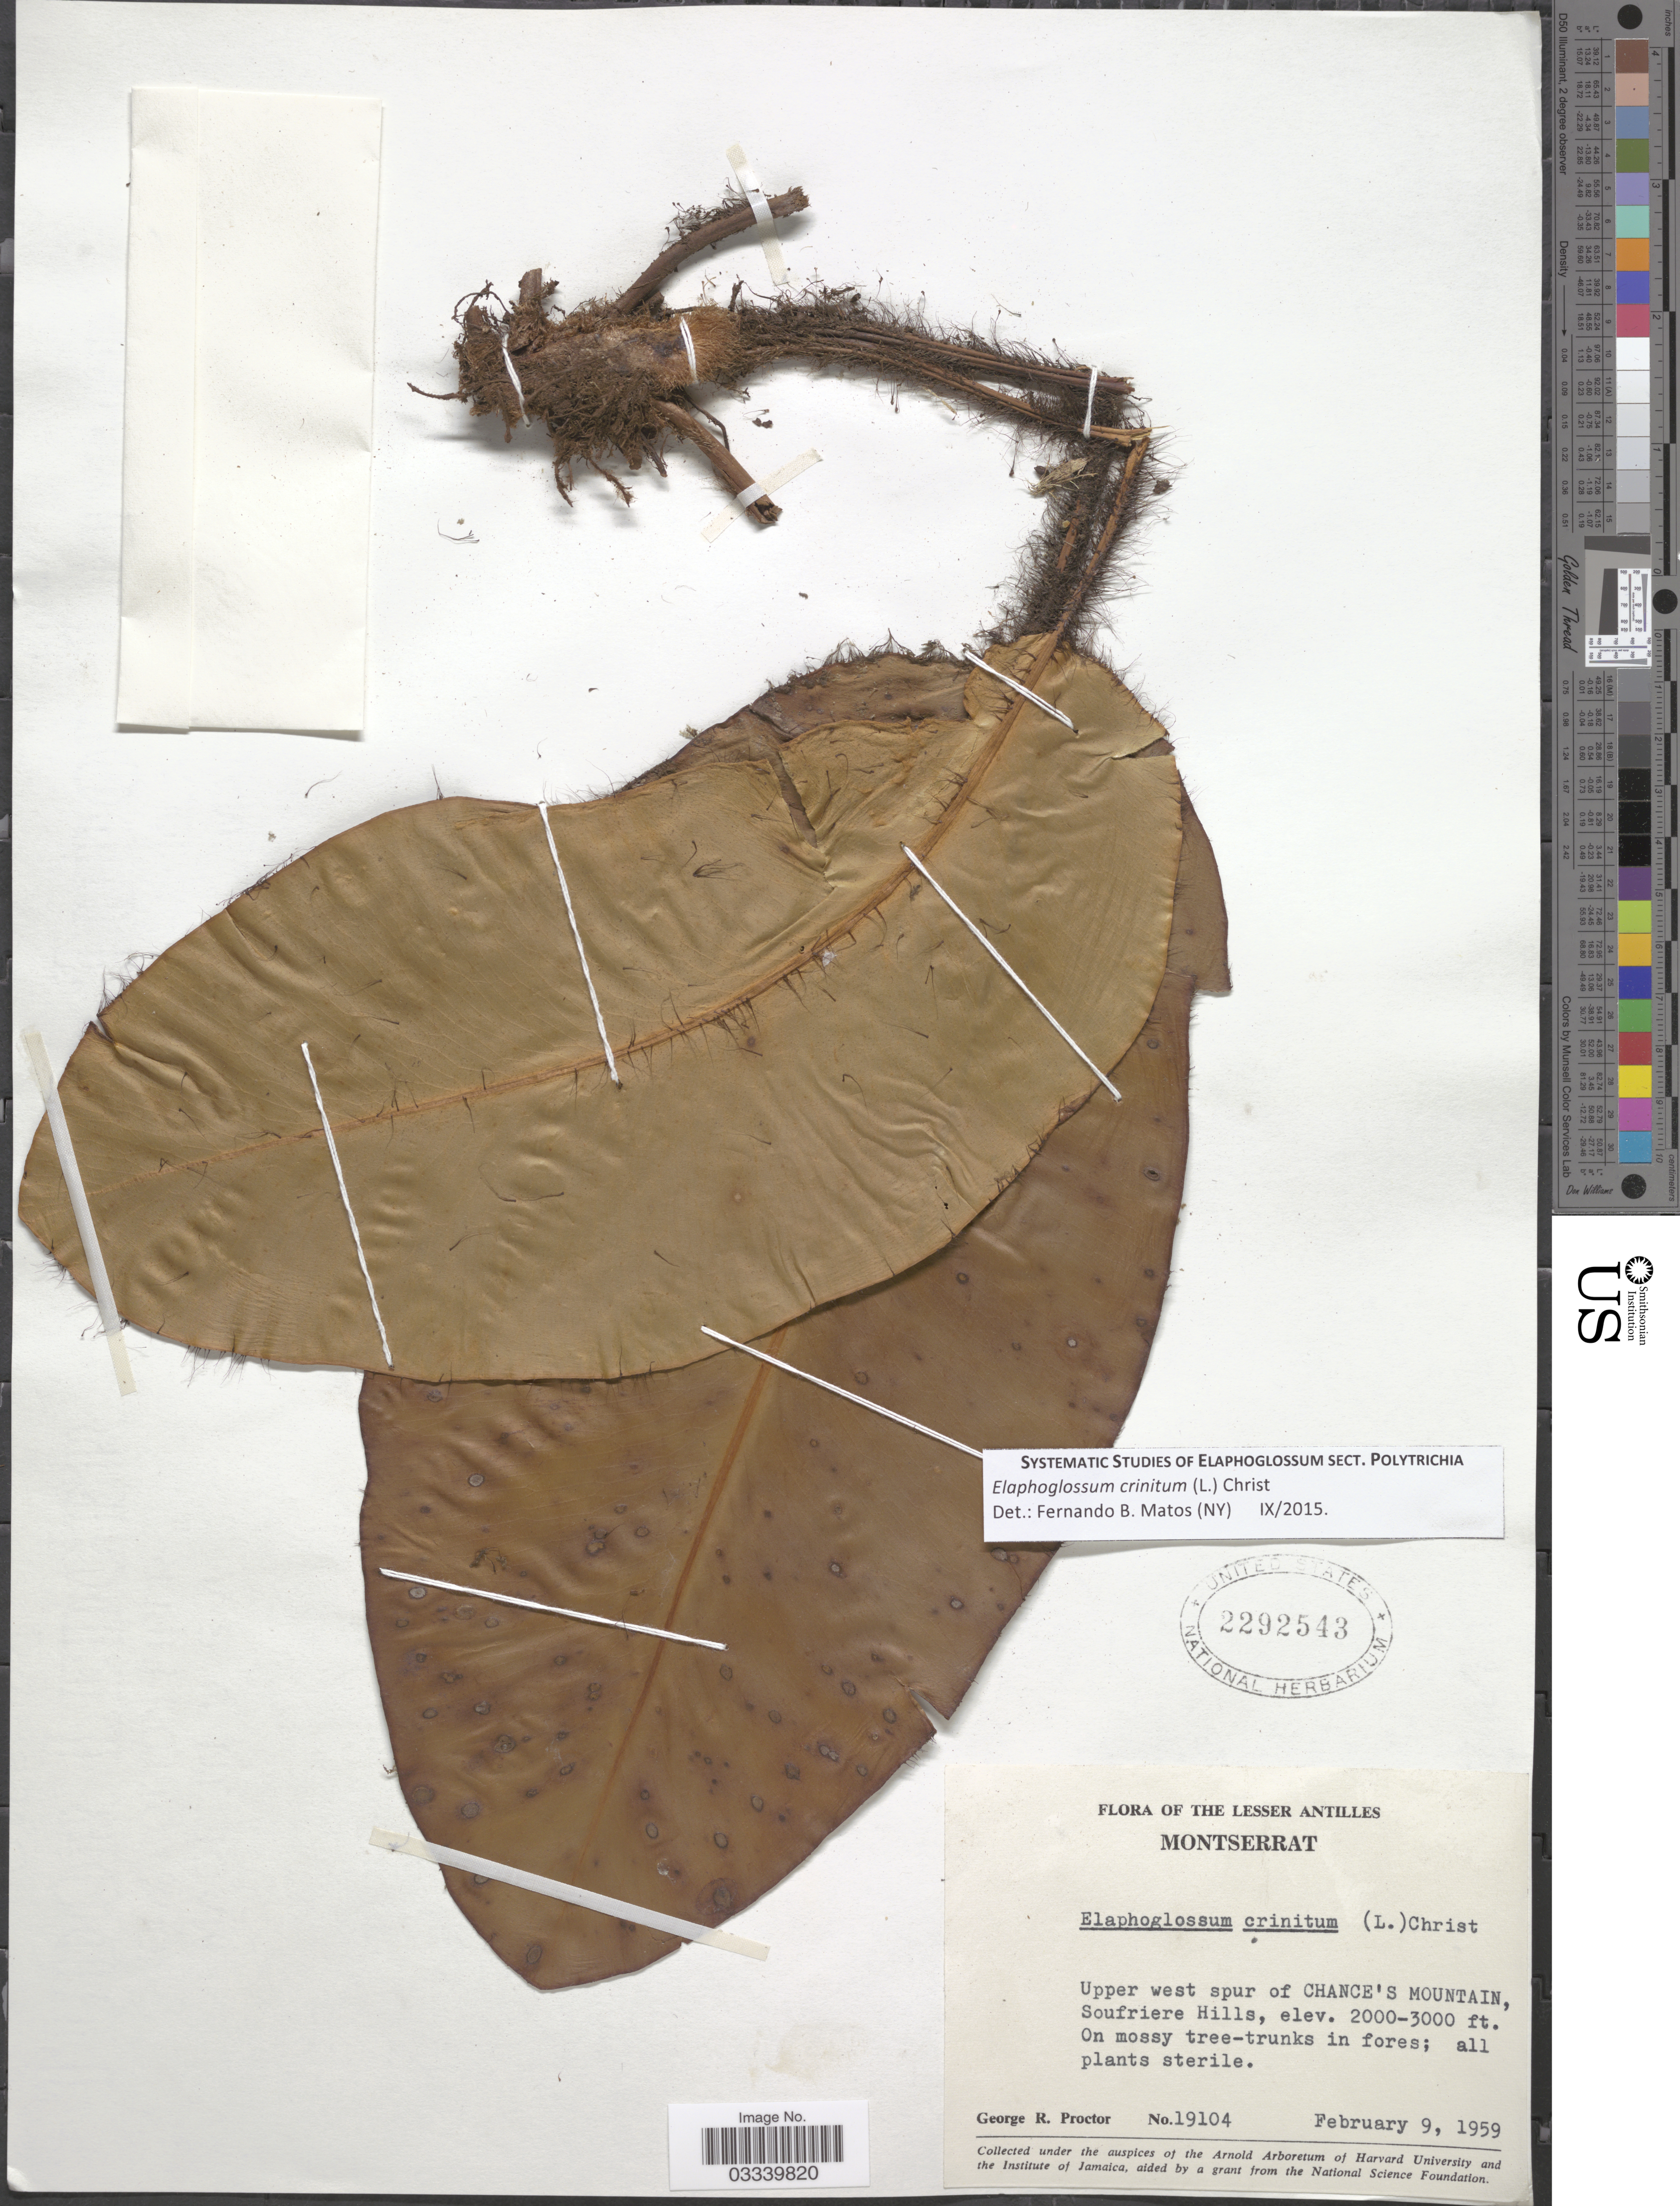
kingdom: Plantae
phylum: Tracheophyta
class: Polypodiopsida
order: Polypodiales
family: Dryopteridaceae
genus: Elaphoglossum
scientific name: Elaphoglossum crinitum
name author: (L.) Christ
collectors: G. Proctor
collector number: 19104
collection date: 1959-02-09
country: Montserrat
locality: The Lesser Antilles. Upper west spur of Chance's Mountain, Soufriere Hills.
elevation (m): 610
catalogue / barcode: US 2292543